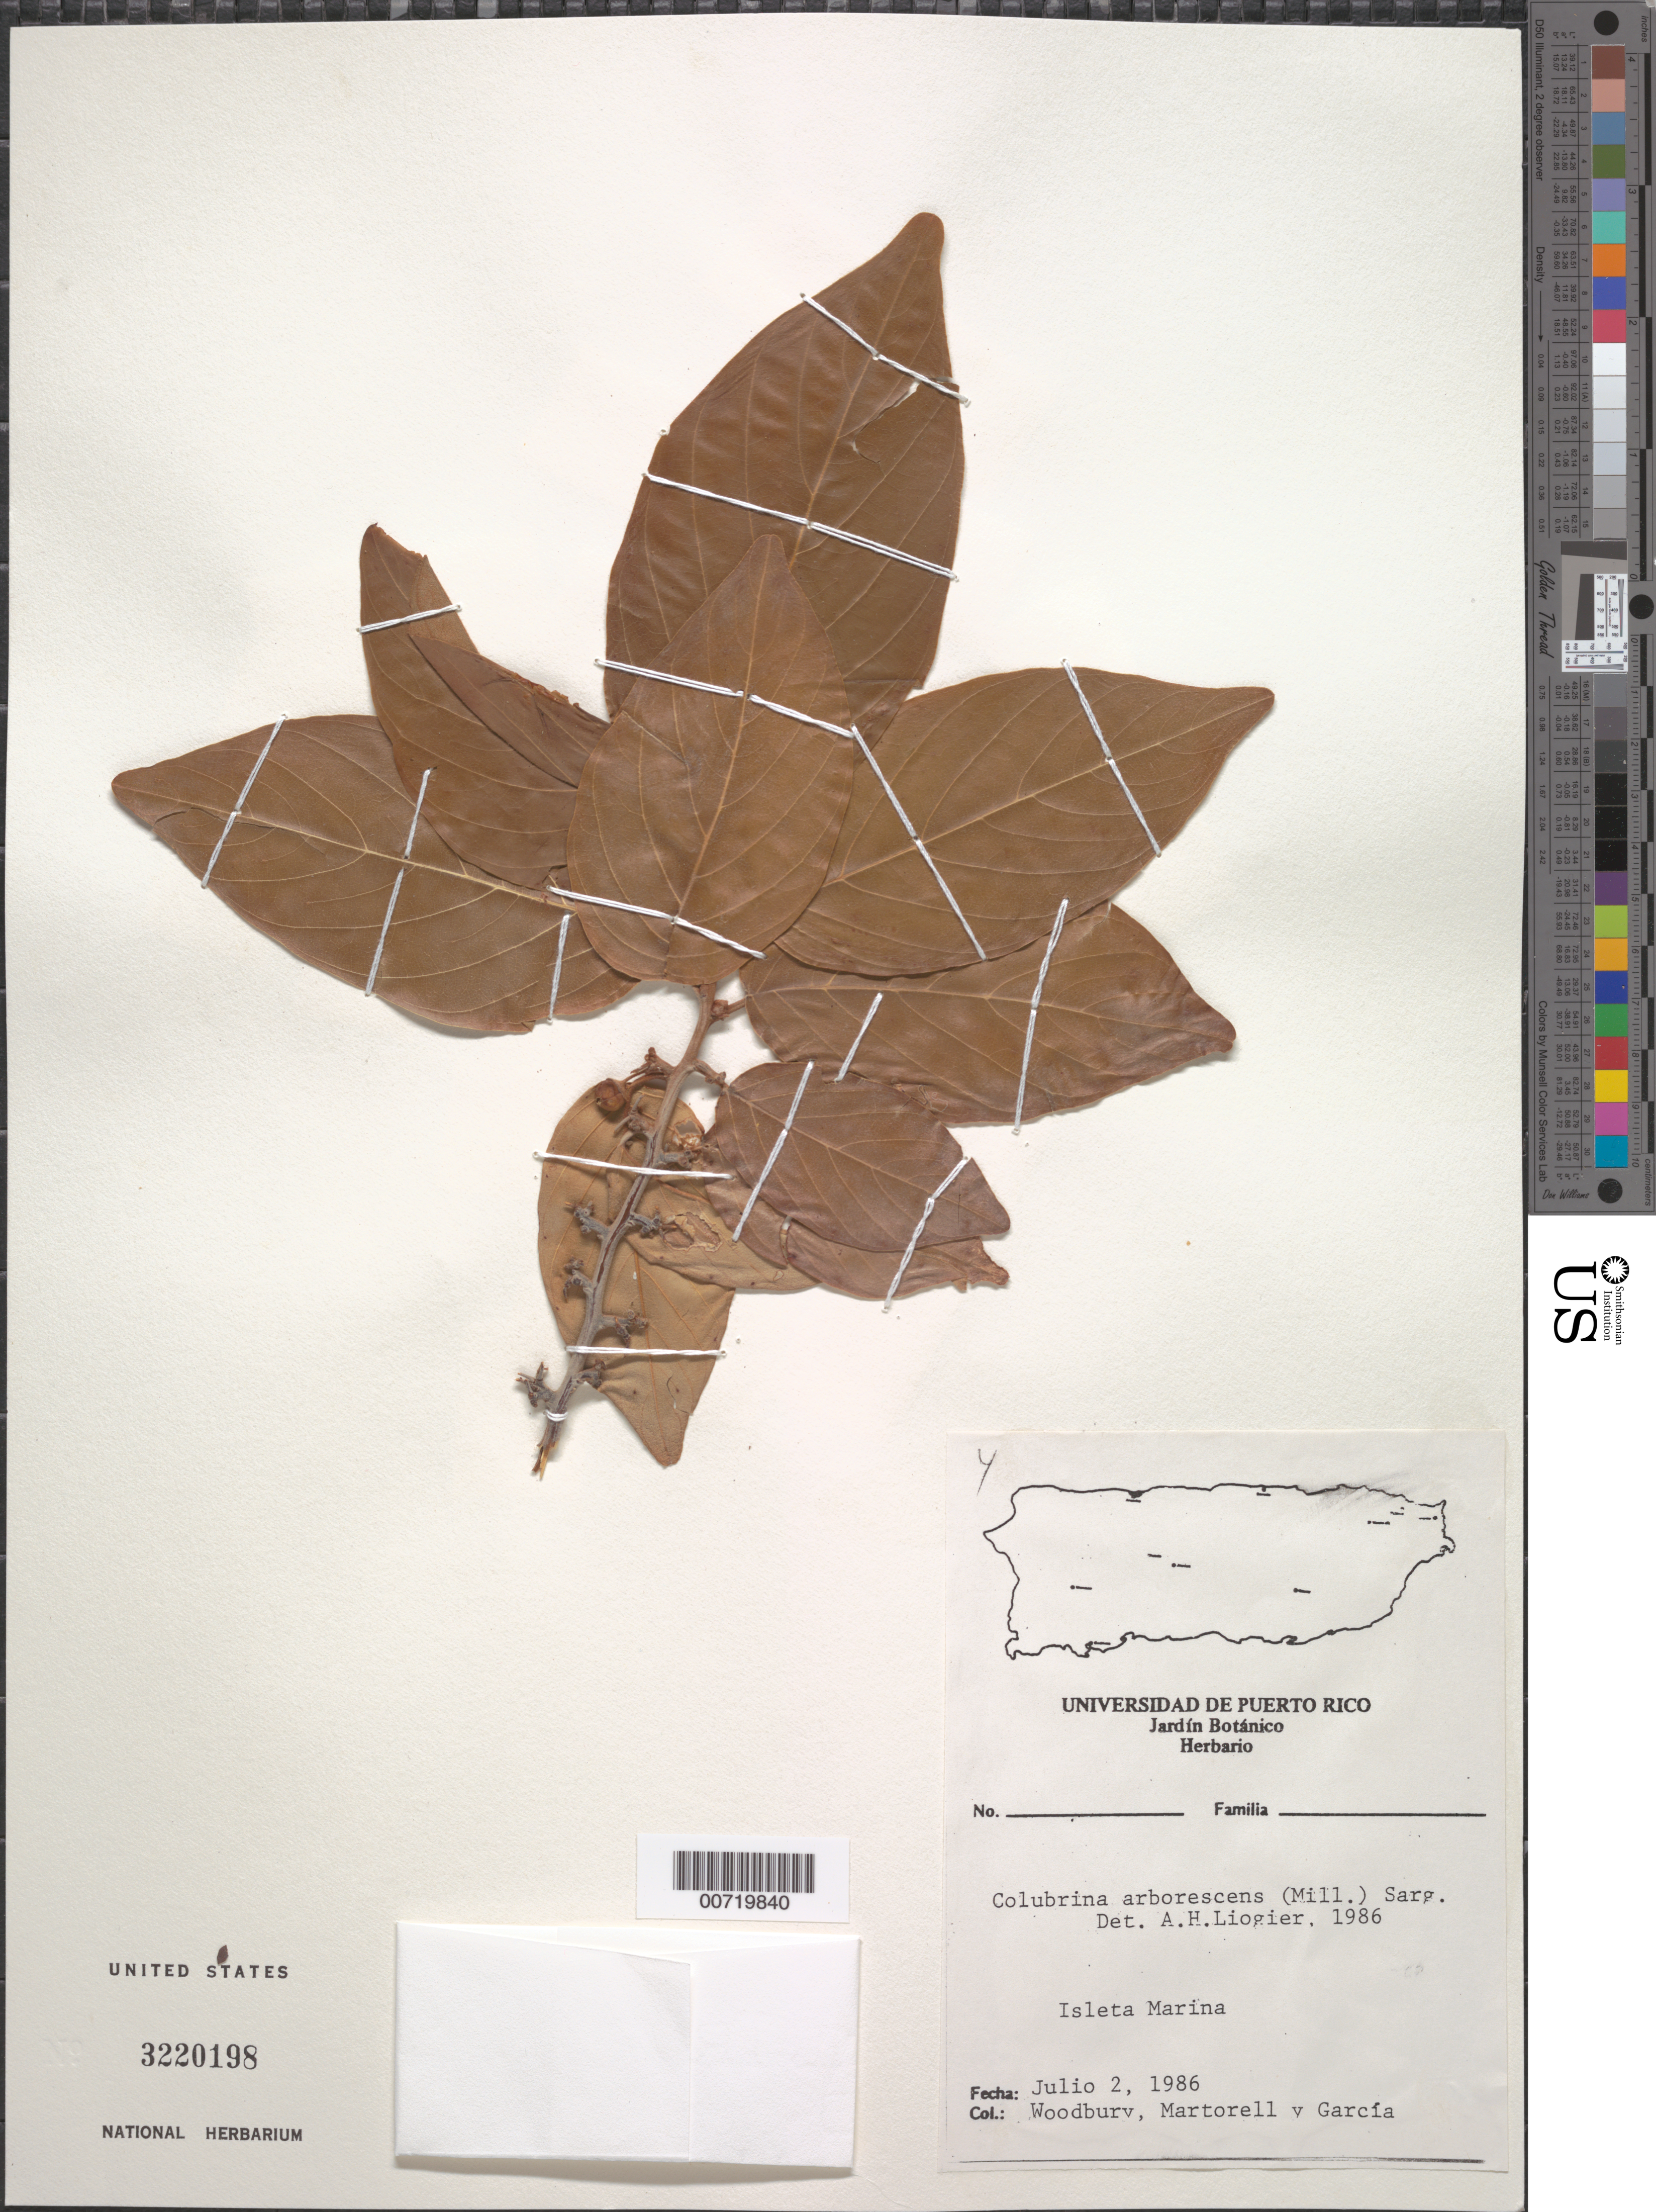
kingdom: Plantae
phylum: Tracheophyta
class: Magnoliopsida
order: Rosales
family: Rhamnaceae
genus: Colubrina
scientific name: Colubrina arborescens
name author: (Mill.) Sarg.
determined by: Liogier, Alain H.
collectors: R. O. Woodbury, -. Martorell & H. Garcia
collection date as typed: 02 Jul 1986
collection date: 1986-07-02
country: Puerto Rico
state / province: Fajardo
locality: Isleta Marina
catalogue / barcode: US 3220198